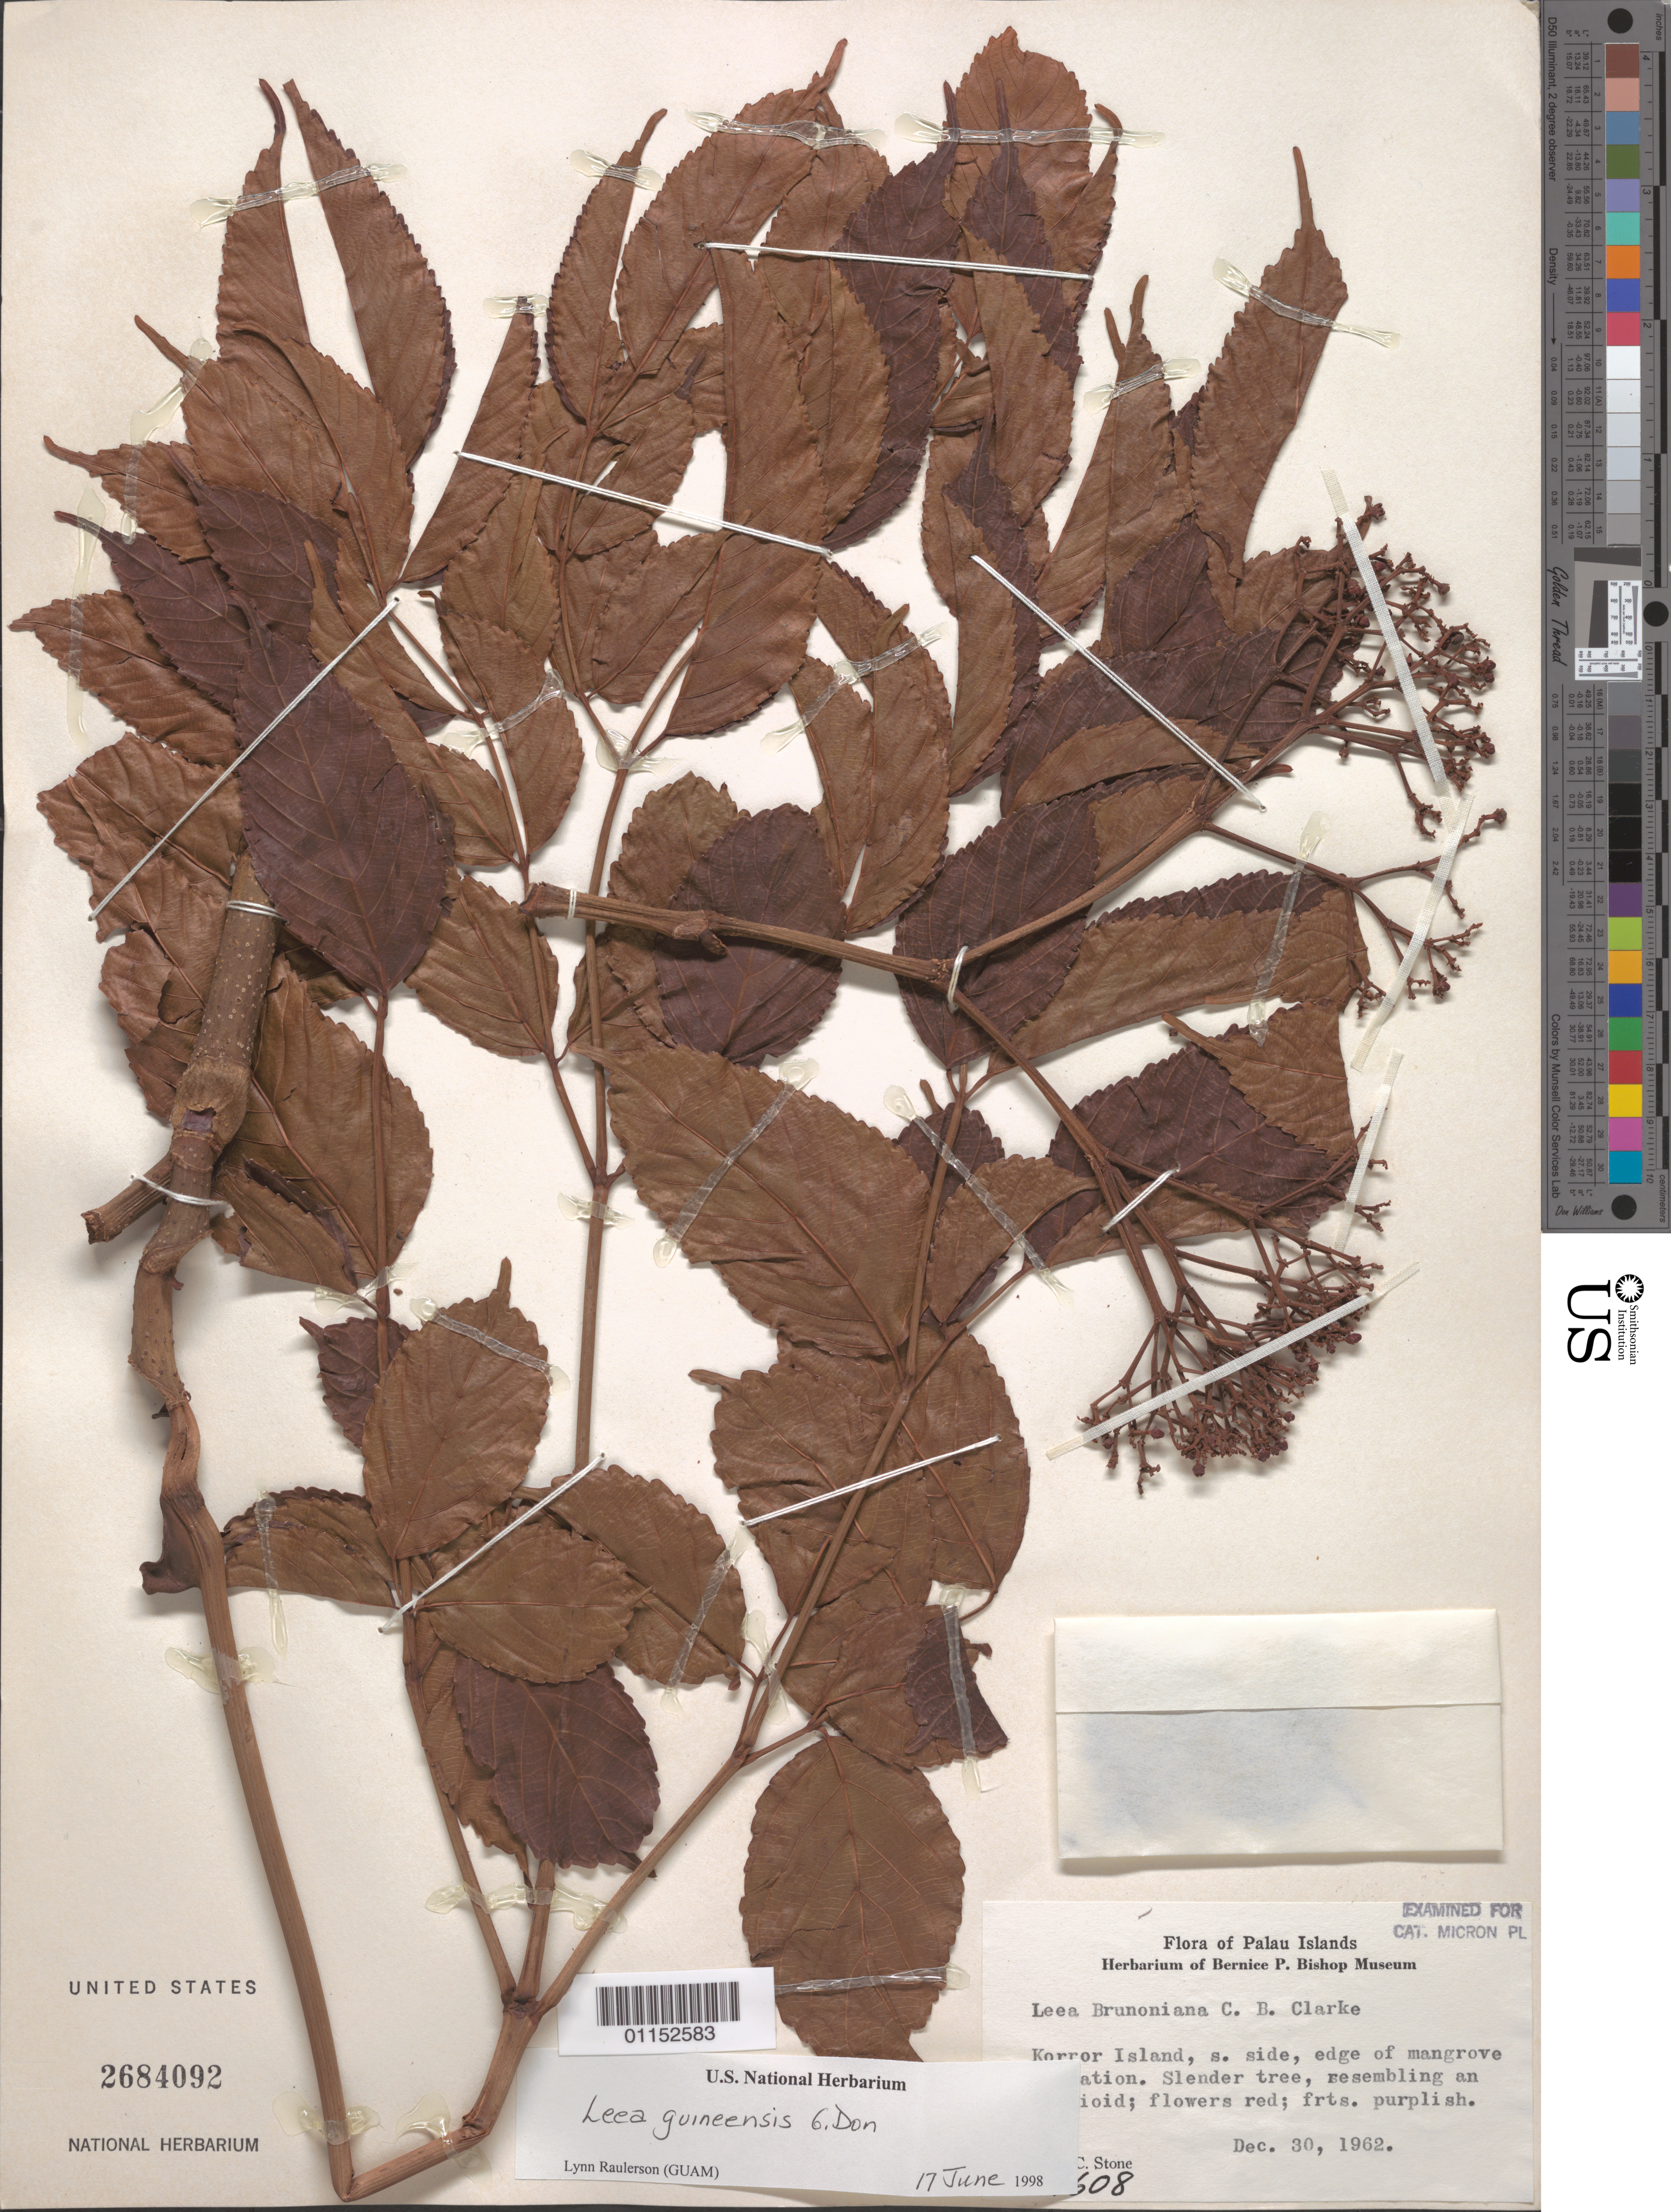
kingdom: Plantae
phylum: Tracheophyta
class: Magnoliopsida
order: Vitales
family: Vitaceae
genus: Leea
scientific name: Leea guineensis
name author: G. Don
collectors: B. C. Stone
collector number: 4608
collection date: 1962-12-30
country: Palau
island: Oreor [Koror]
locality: Korror Island, S side, edge of mangrove formation.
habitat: Slender tree.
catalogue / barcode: US 2684092